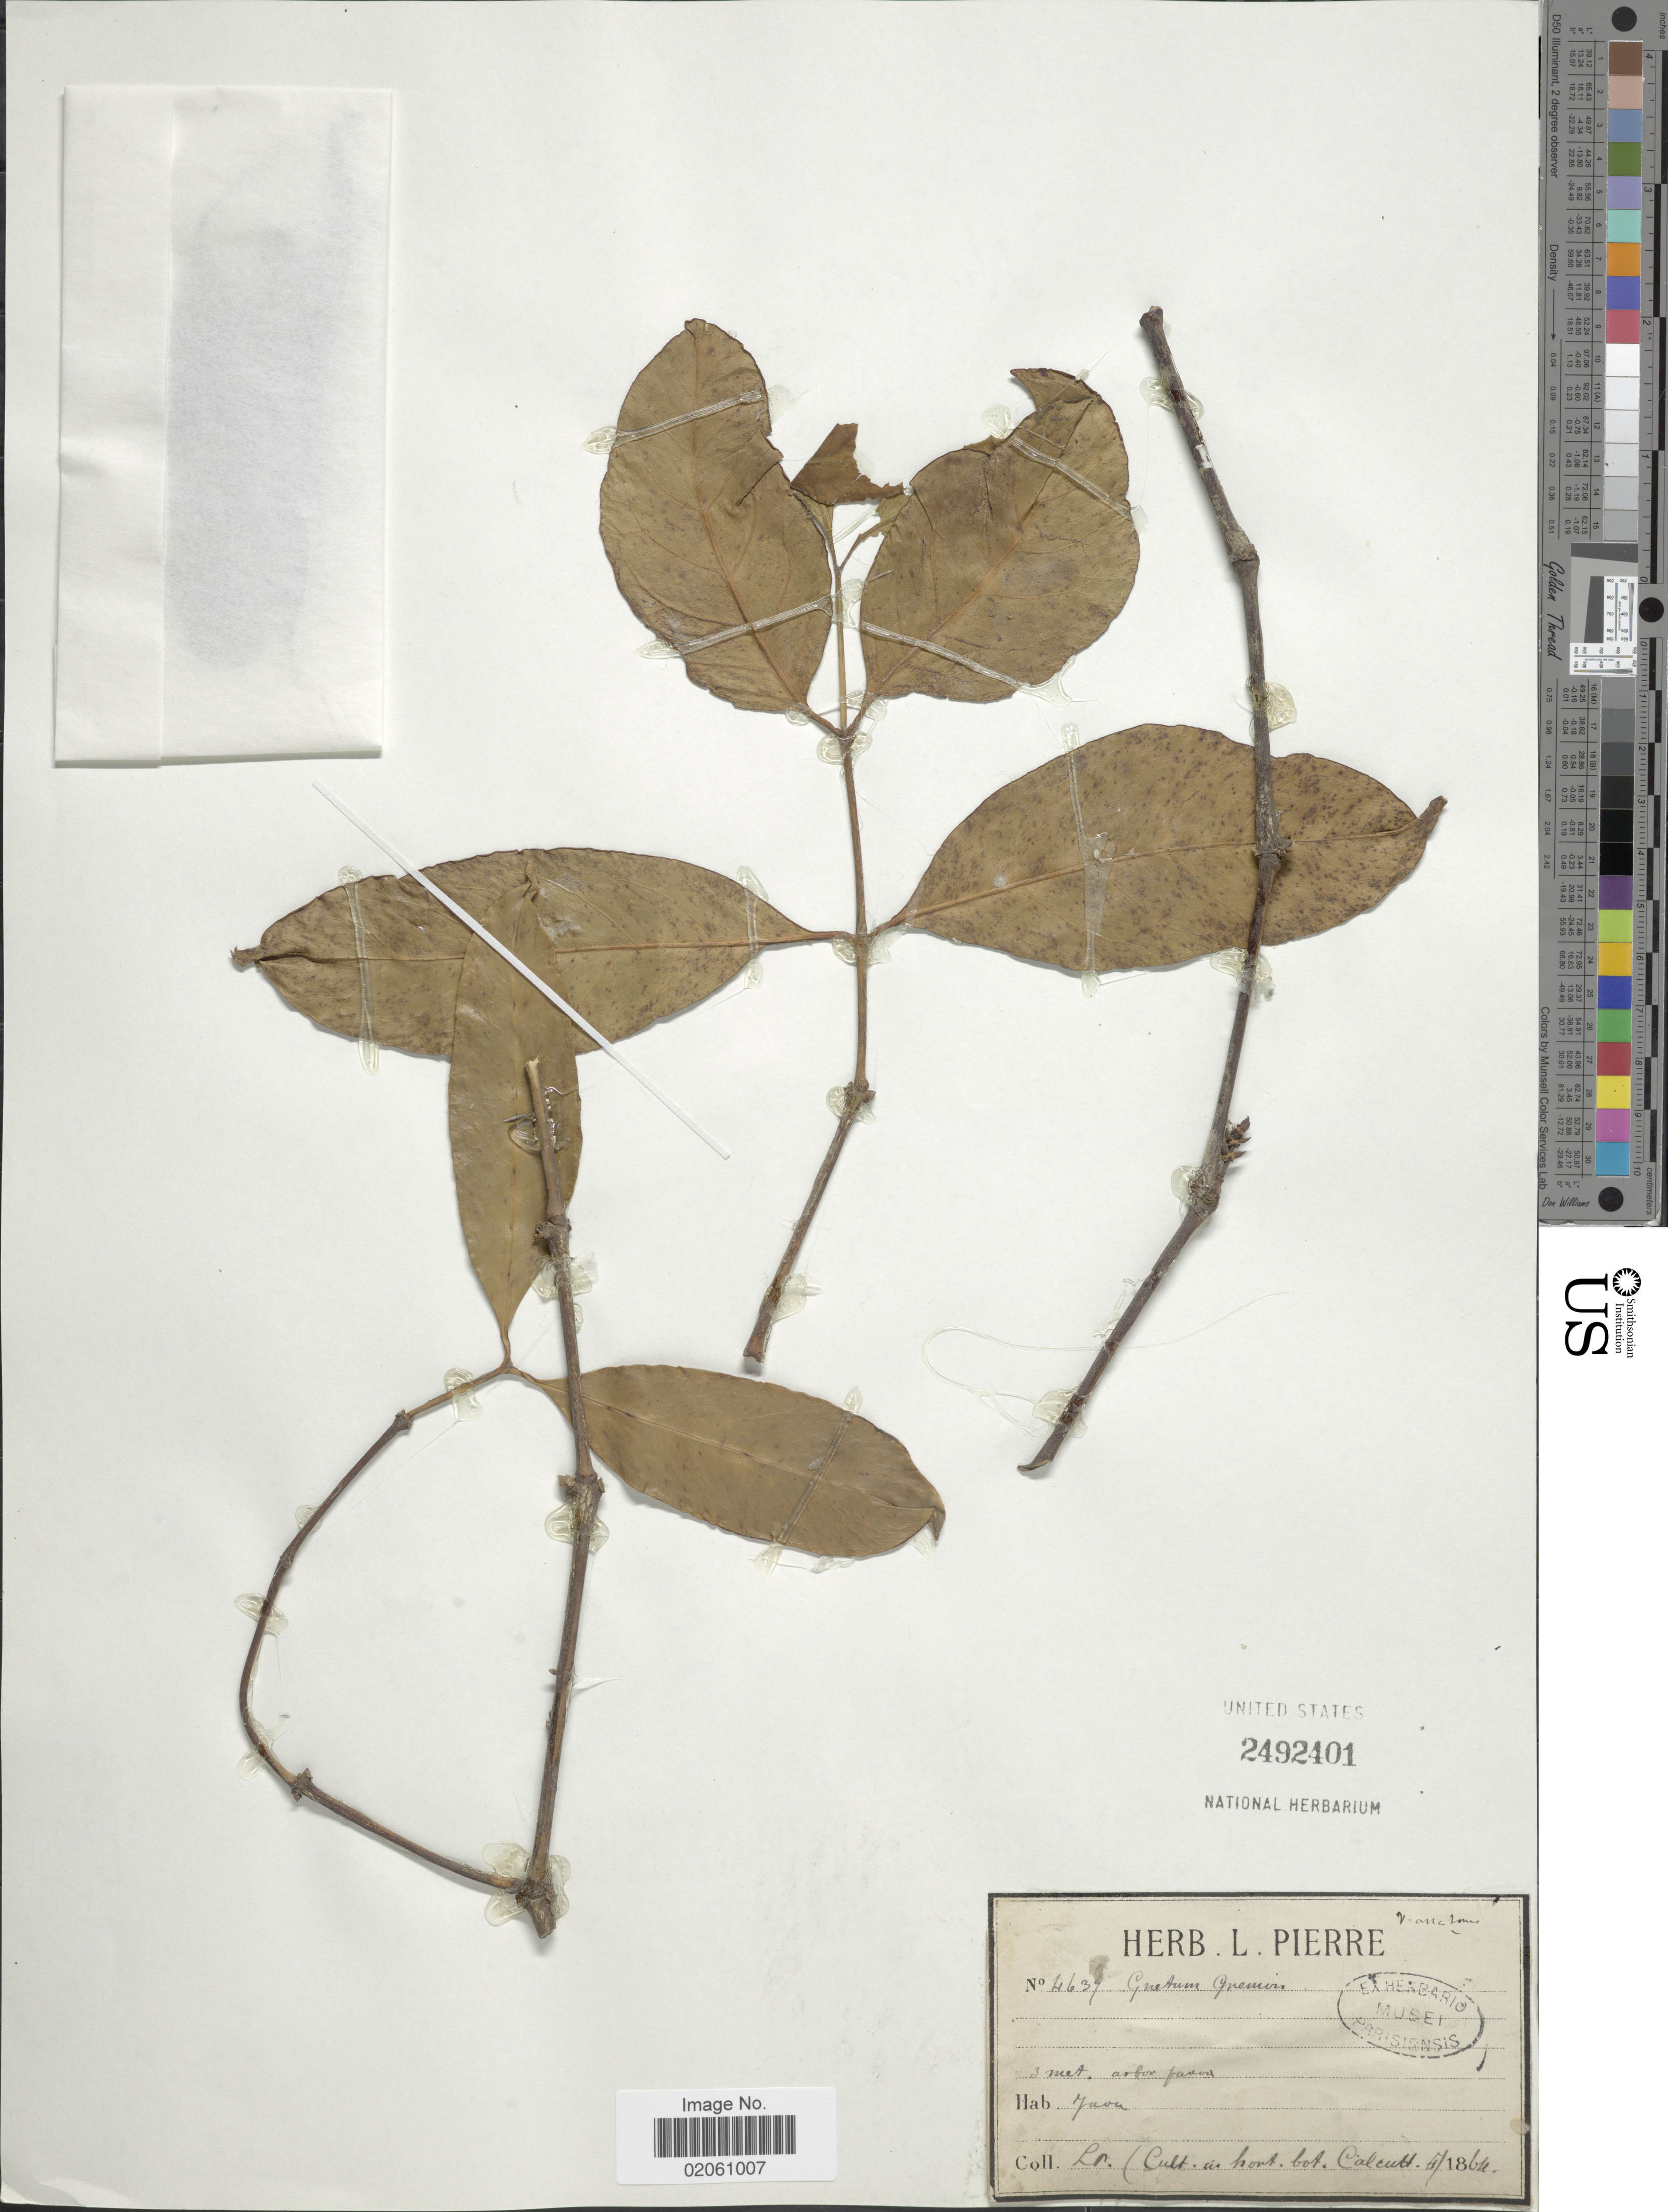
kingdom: Plantae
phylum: Tracheophyta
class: Gnetopsida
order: Gnetales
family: Gnetaceae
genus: Gnetum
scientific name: Gnetum gnemon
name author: L.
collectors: L. Pierre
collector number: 4637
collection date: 1864-04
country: Indonesia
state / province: Java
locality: Cult in hort bot Calcutt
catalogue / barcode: US 2492401